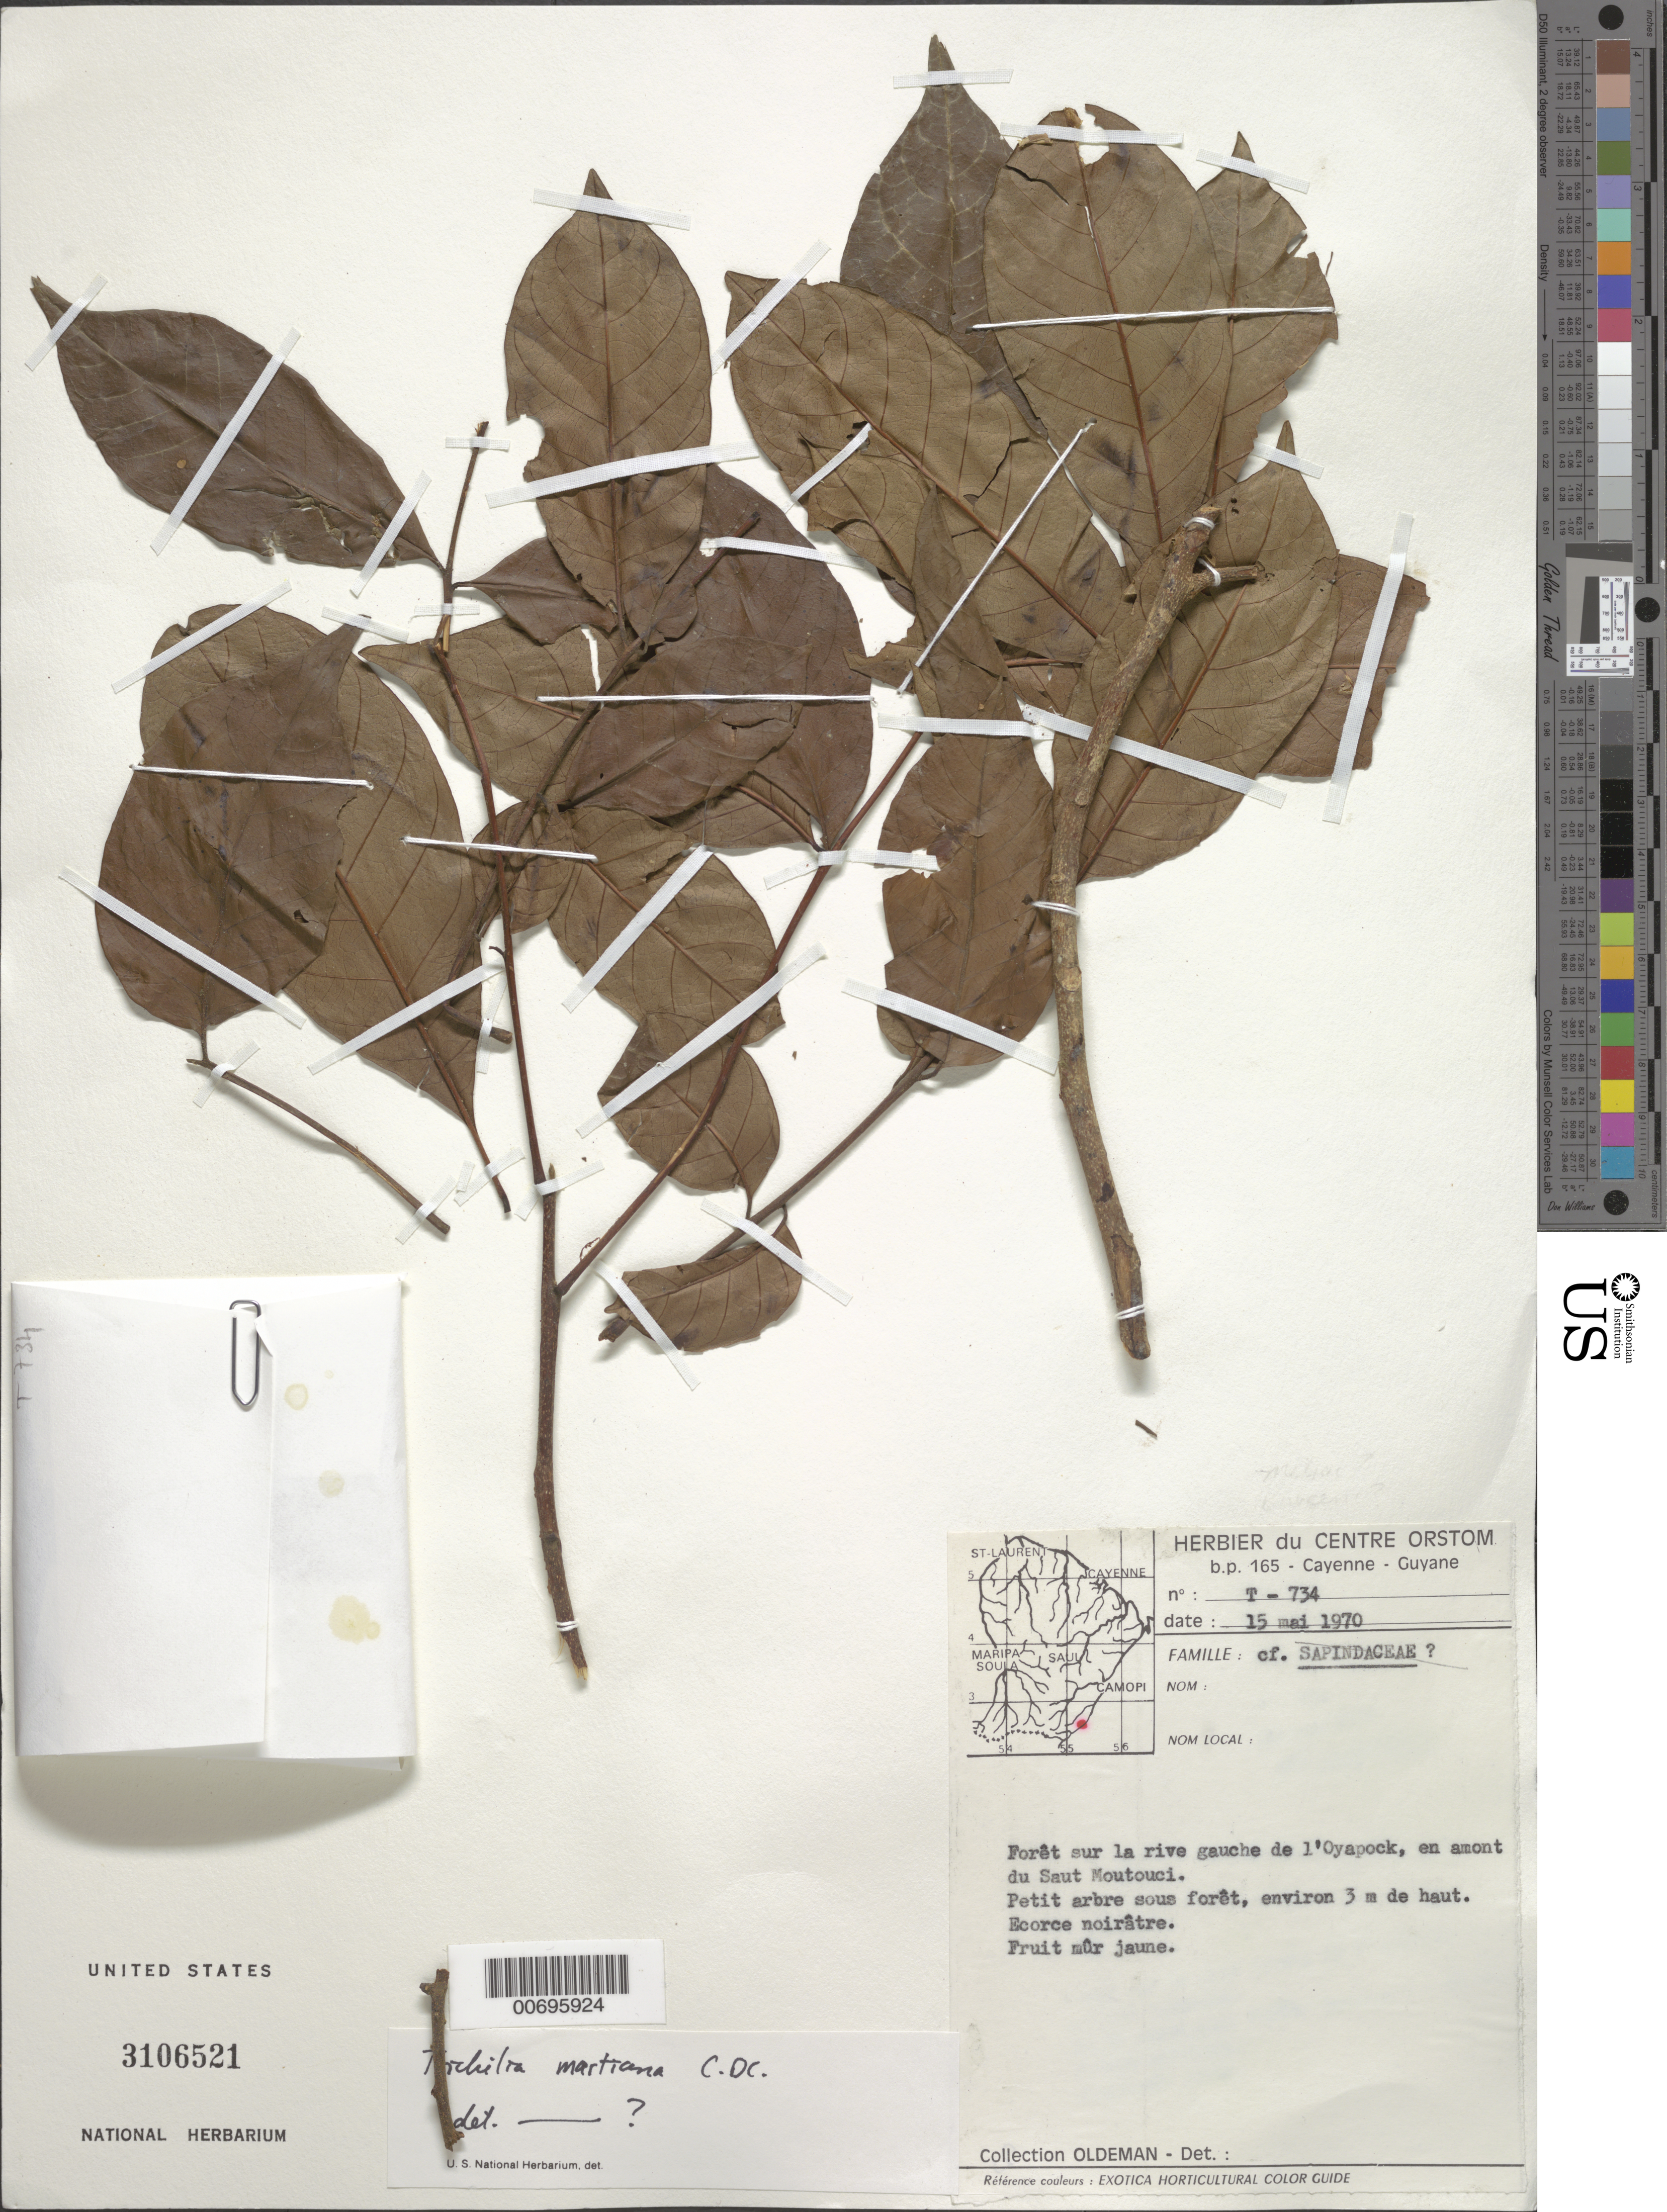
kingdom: Plantae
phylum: Tracheophyta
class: Magnoliopsida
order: Sapindales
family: Meliaceae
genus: Trichilia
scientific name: Trichilia martiana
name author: C. DC.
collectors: R. Oldeman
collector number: T 734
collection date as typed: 15-May-70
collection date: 1970-05-15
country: French Guiana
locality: Oyapock, en amont du Saut Moutouci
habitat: Forest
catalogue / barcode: US 3106521